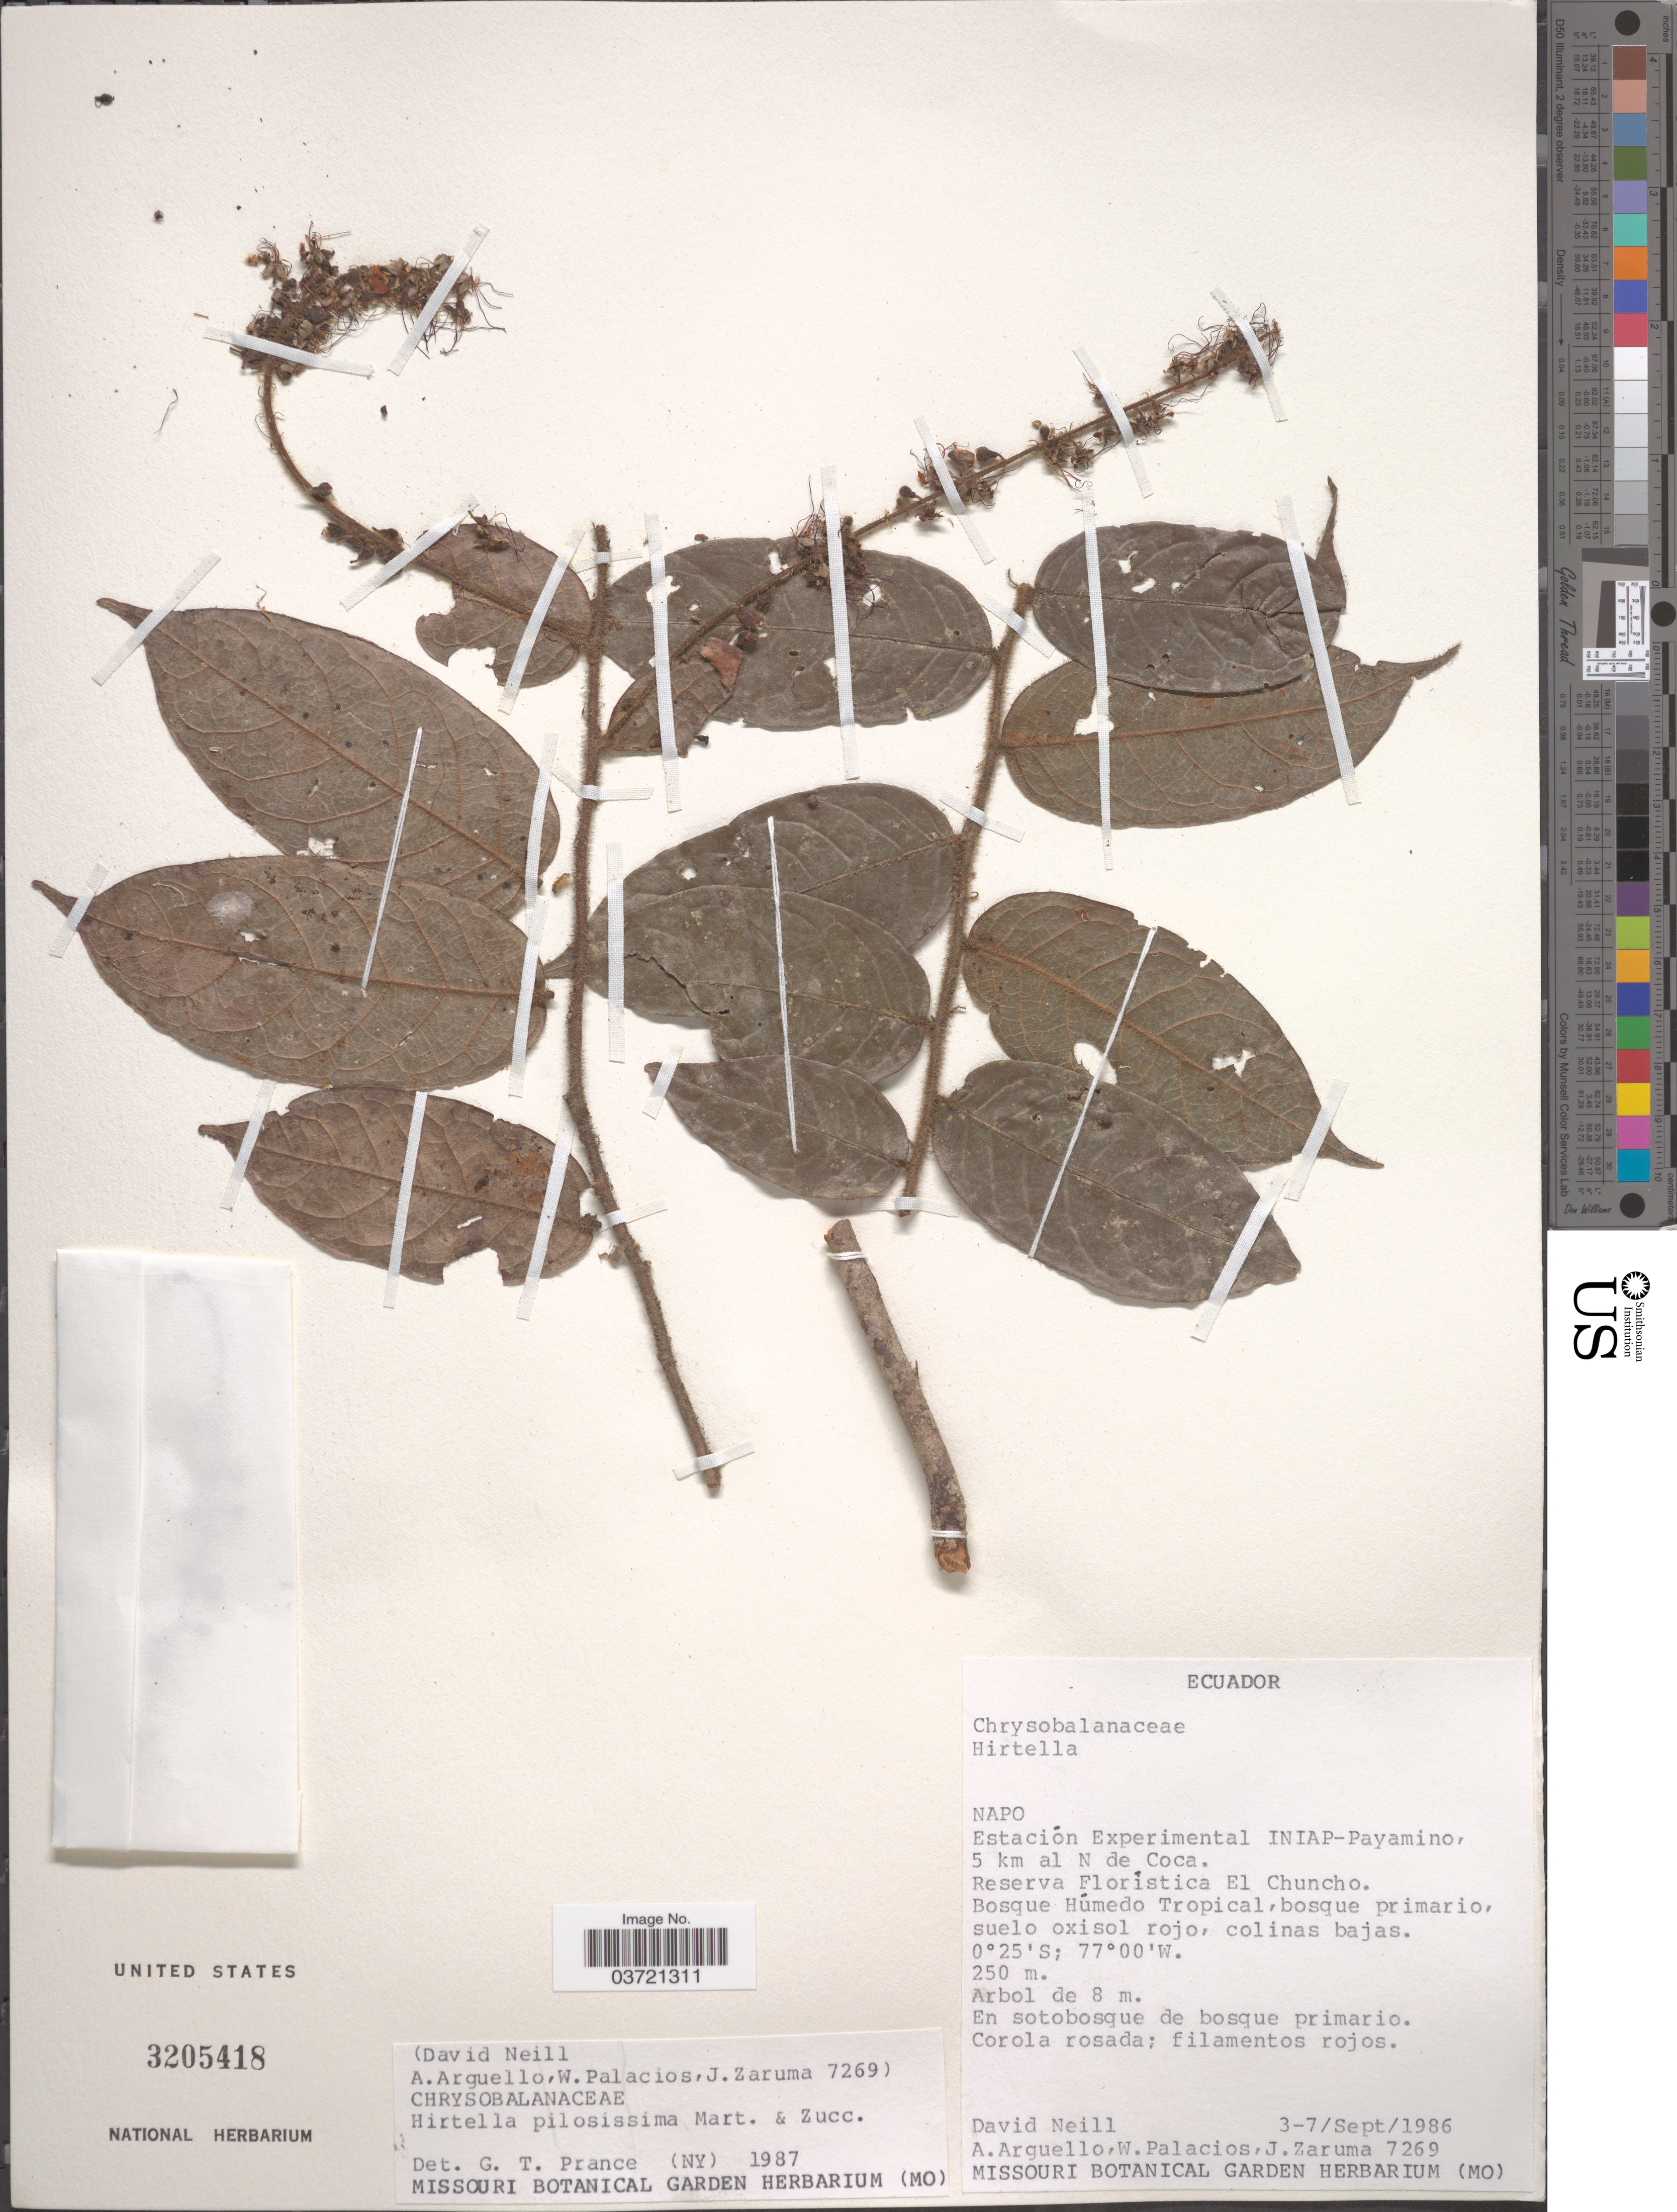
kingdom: Plantae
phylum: Tracheophyta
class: Magnoliopsida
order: Malpighiales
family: Chrysobalanaceae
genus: Hirtella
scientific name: Hirtella pilosissima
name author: Mart. & Zucc.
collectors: D. Neill, A. Arguello, W. Palacios & J. Zaruma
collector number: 7269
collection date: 1986-09-03/1986-09-07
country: Ecuador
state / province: Napo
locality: Estación Experimental INIAP-Payamino, 5 km al N de Coca. Reserva Floristica El Chuncho. Bosque Húmedo Tropical.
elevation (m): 250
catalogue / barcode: US 3205418